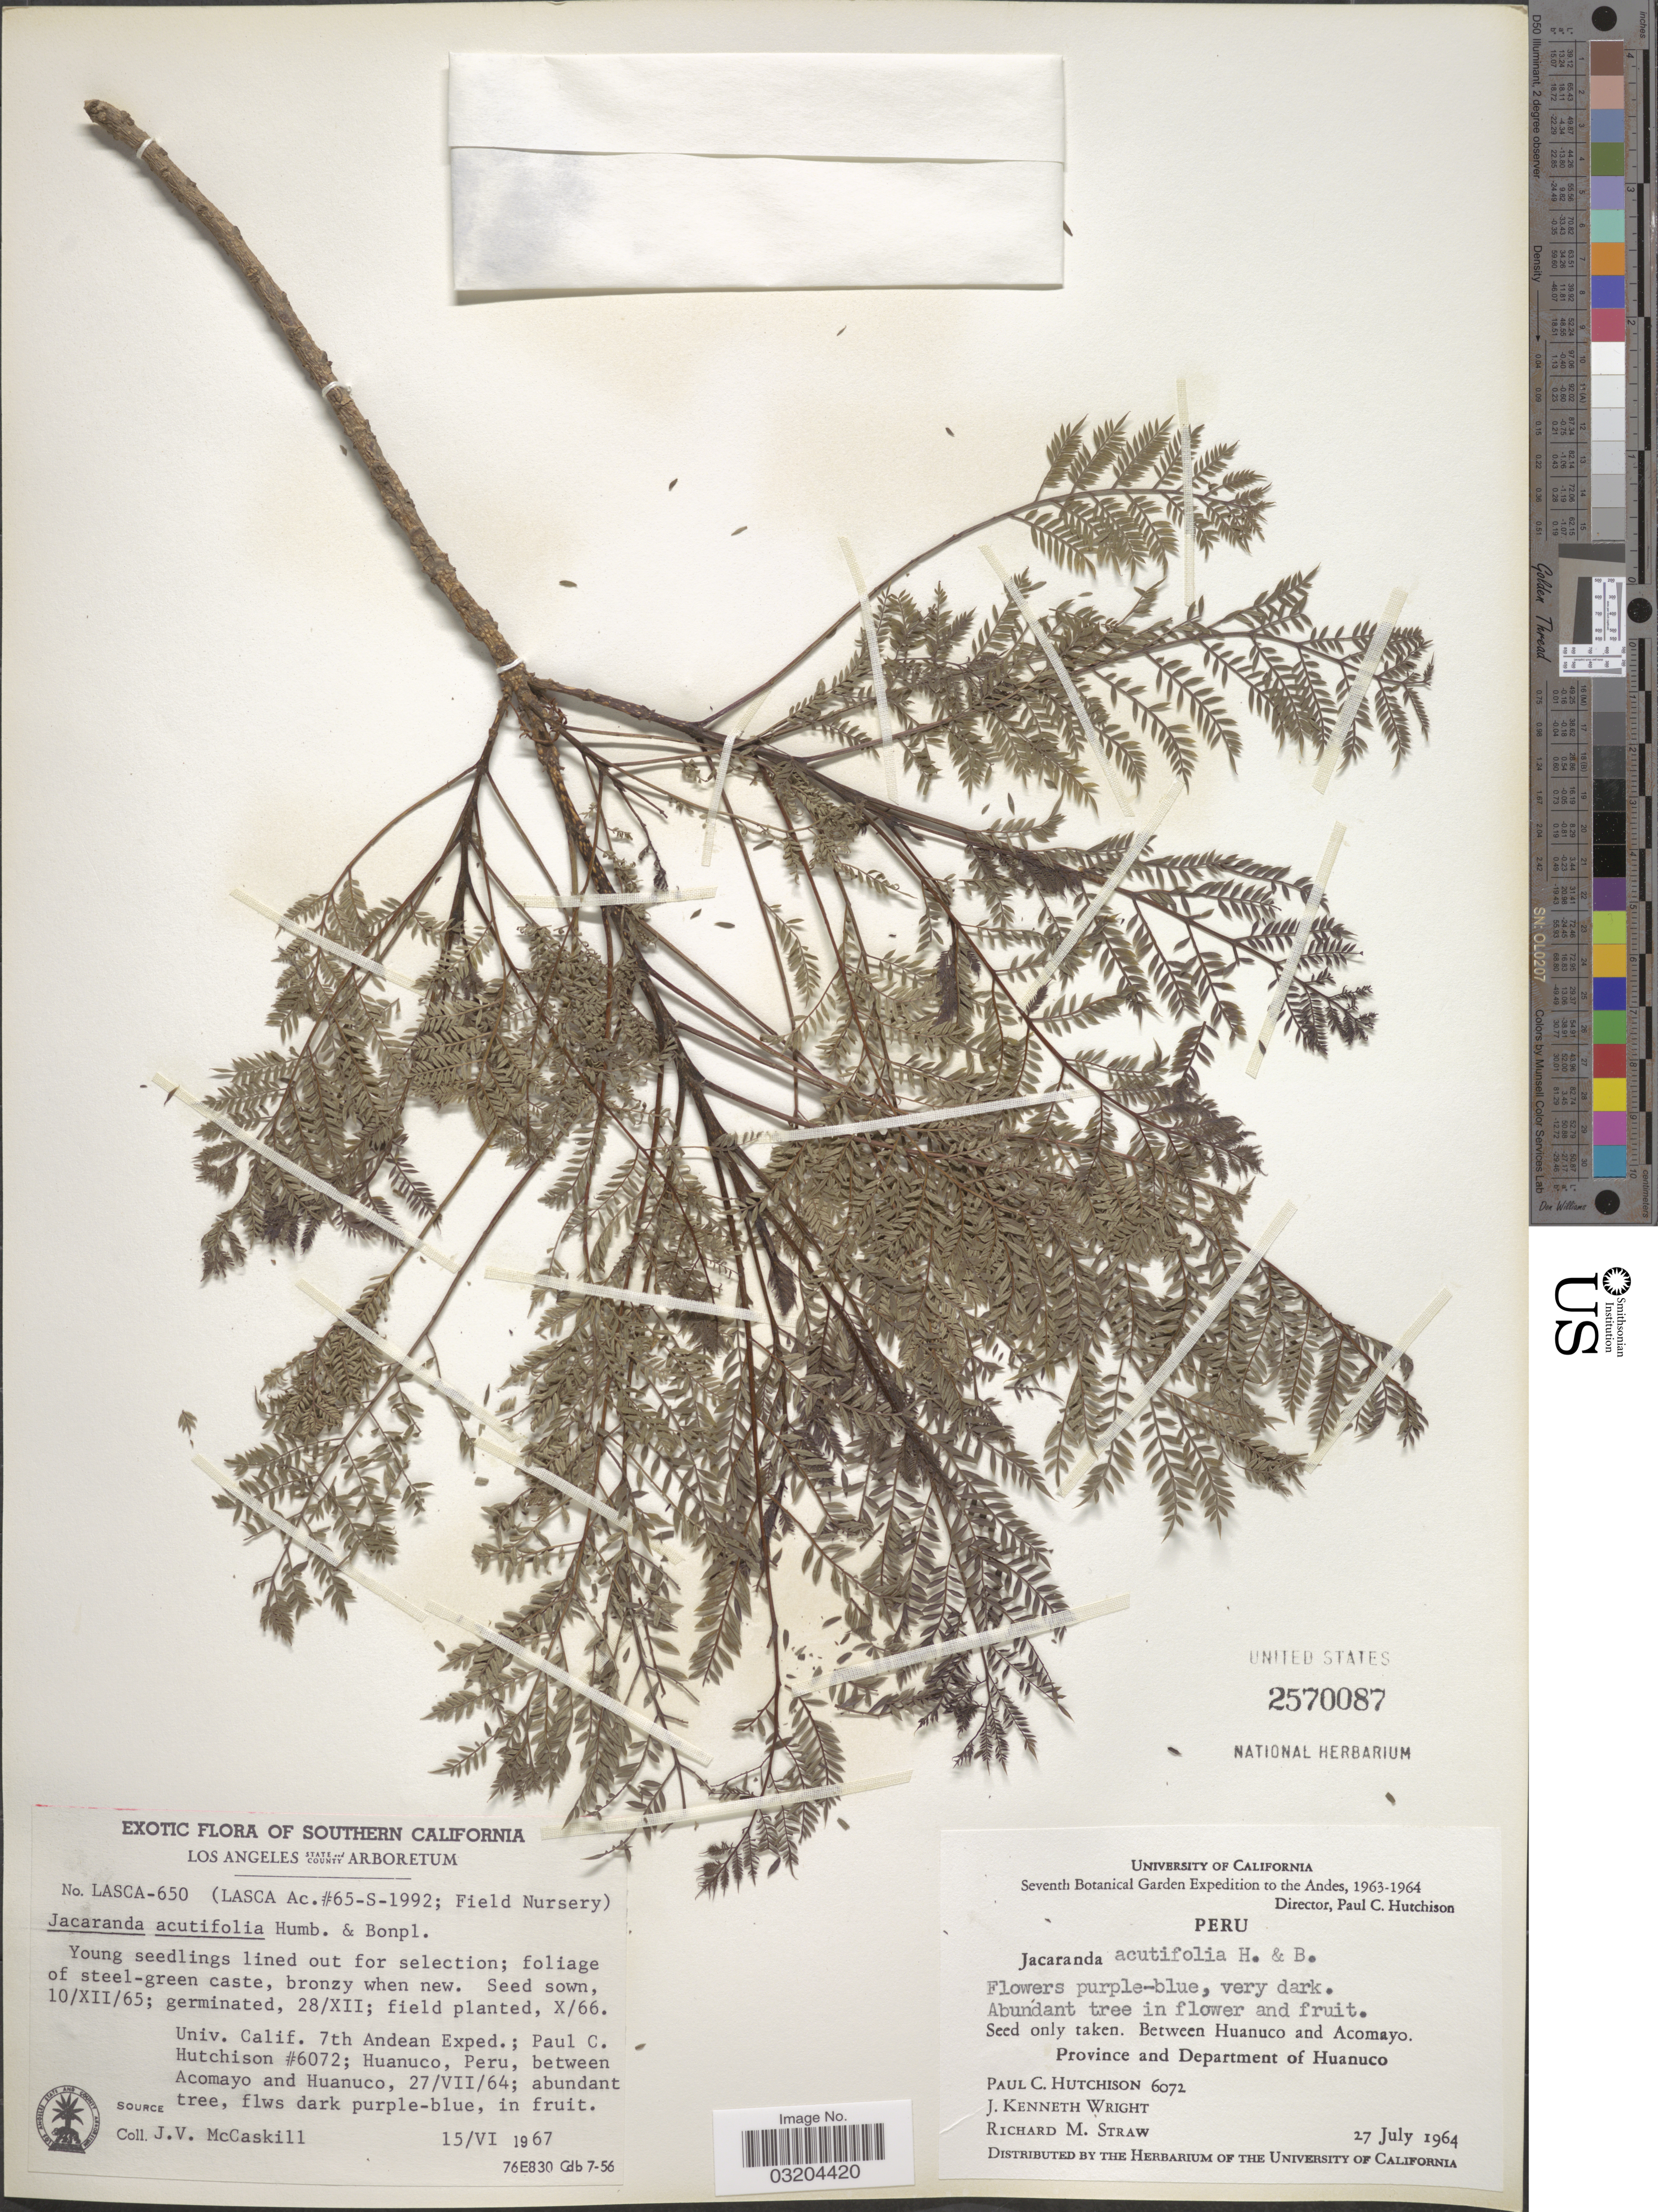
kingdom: Plantae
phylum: Tracheophyta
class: Magnoliopsida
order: Lamiales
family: Bignoniaceae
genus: Jacaranda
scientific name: Jacaranda acutifolia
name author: Bonpl.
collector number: LASCA-650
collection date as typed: Transcribed d/m/y: /10/66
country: United States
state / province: California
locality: Southern California. Univ. Calif. Field Nursery [unsure placement]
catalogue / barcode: US 2570087